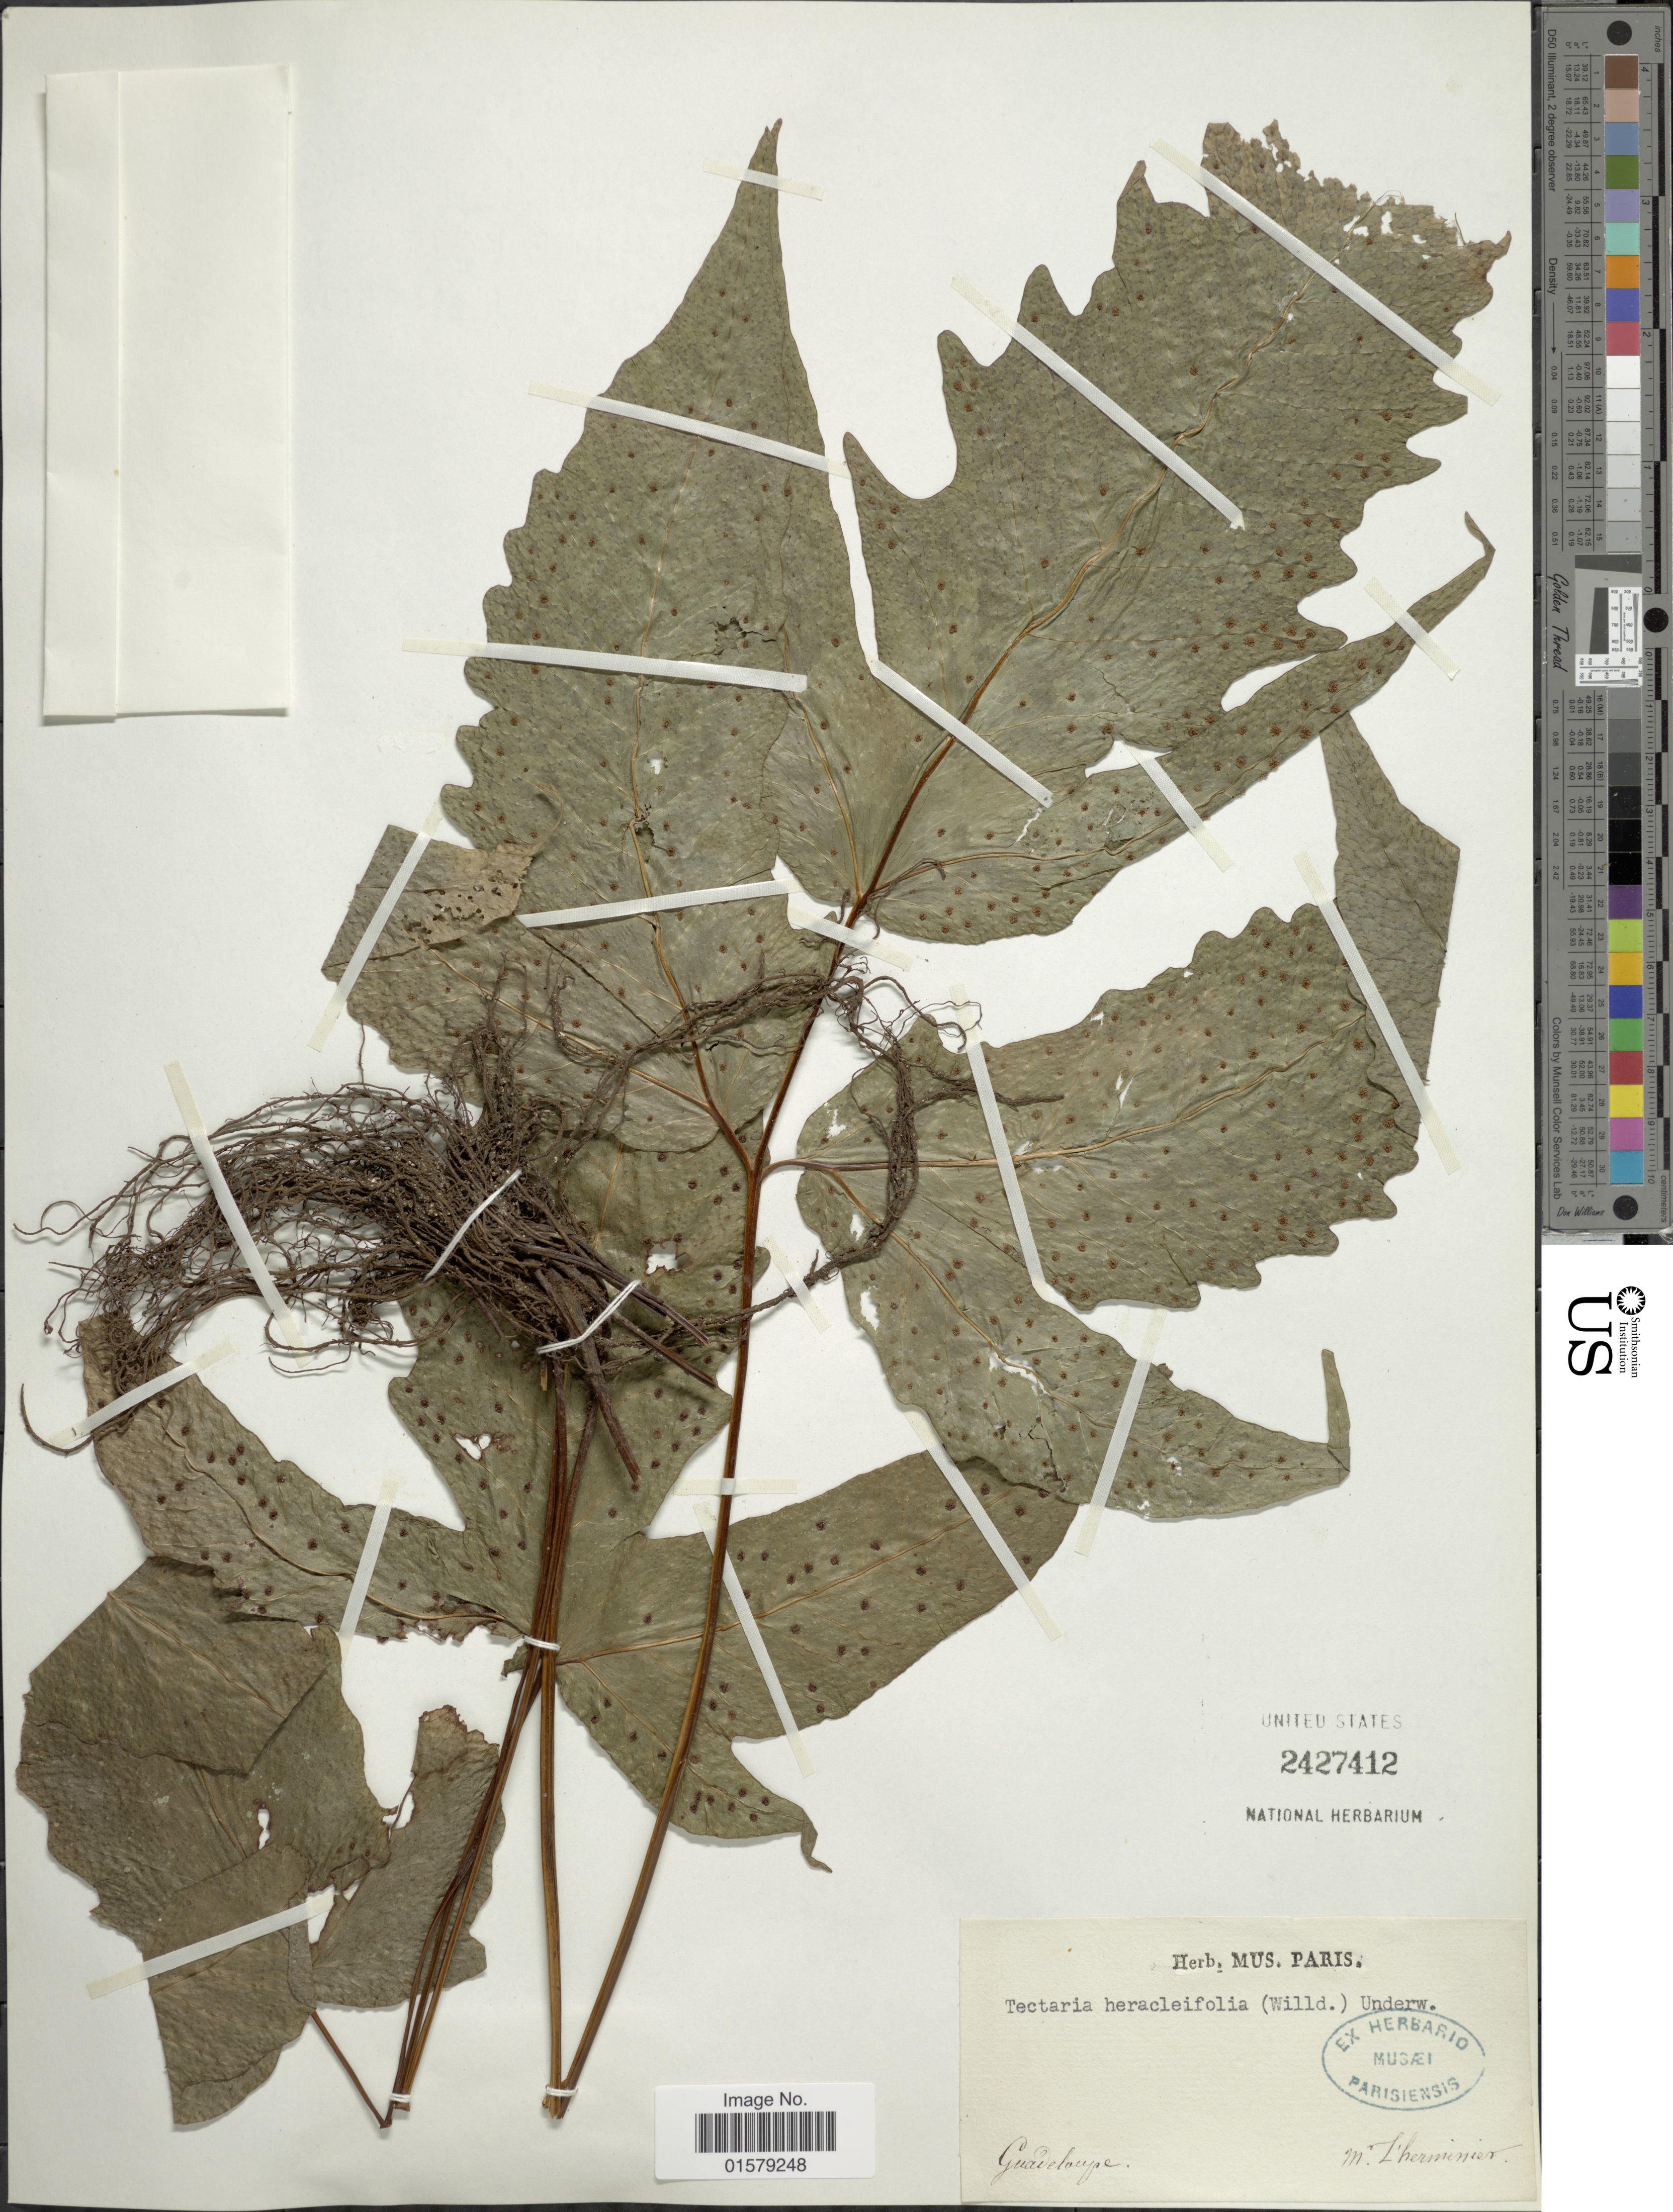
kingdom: Plantae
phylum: Tracheophyta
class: Polypodiopsida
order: Polypodiales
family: Tectariaceae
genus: Tectaria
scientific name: Tectaria heracleifolia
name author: (Willd.) Underw.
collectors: M. L'Herminier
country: Guadeloupe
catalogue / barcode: US 2427412